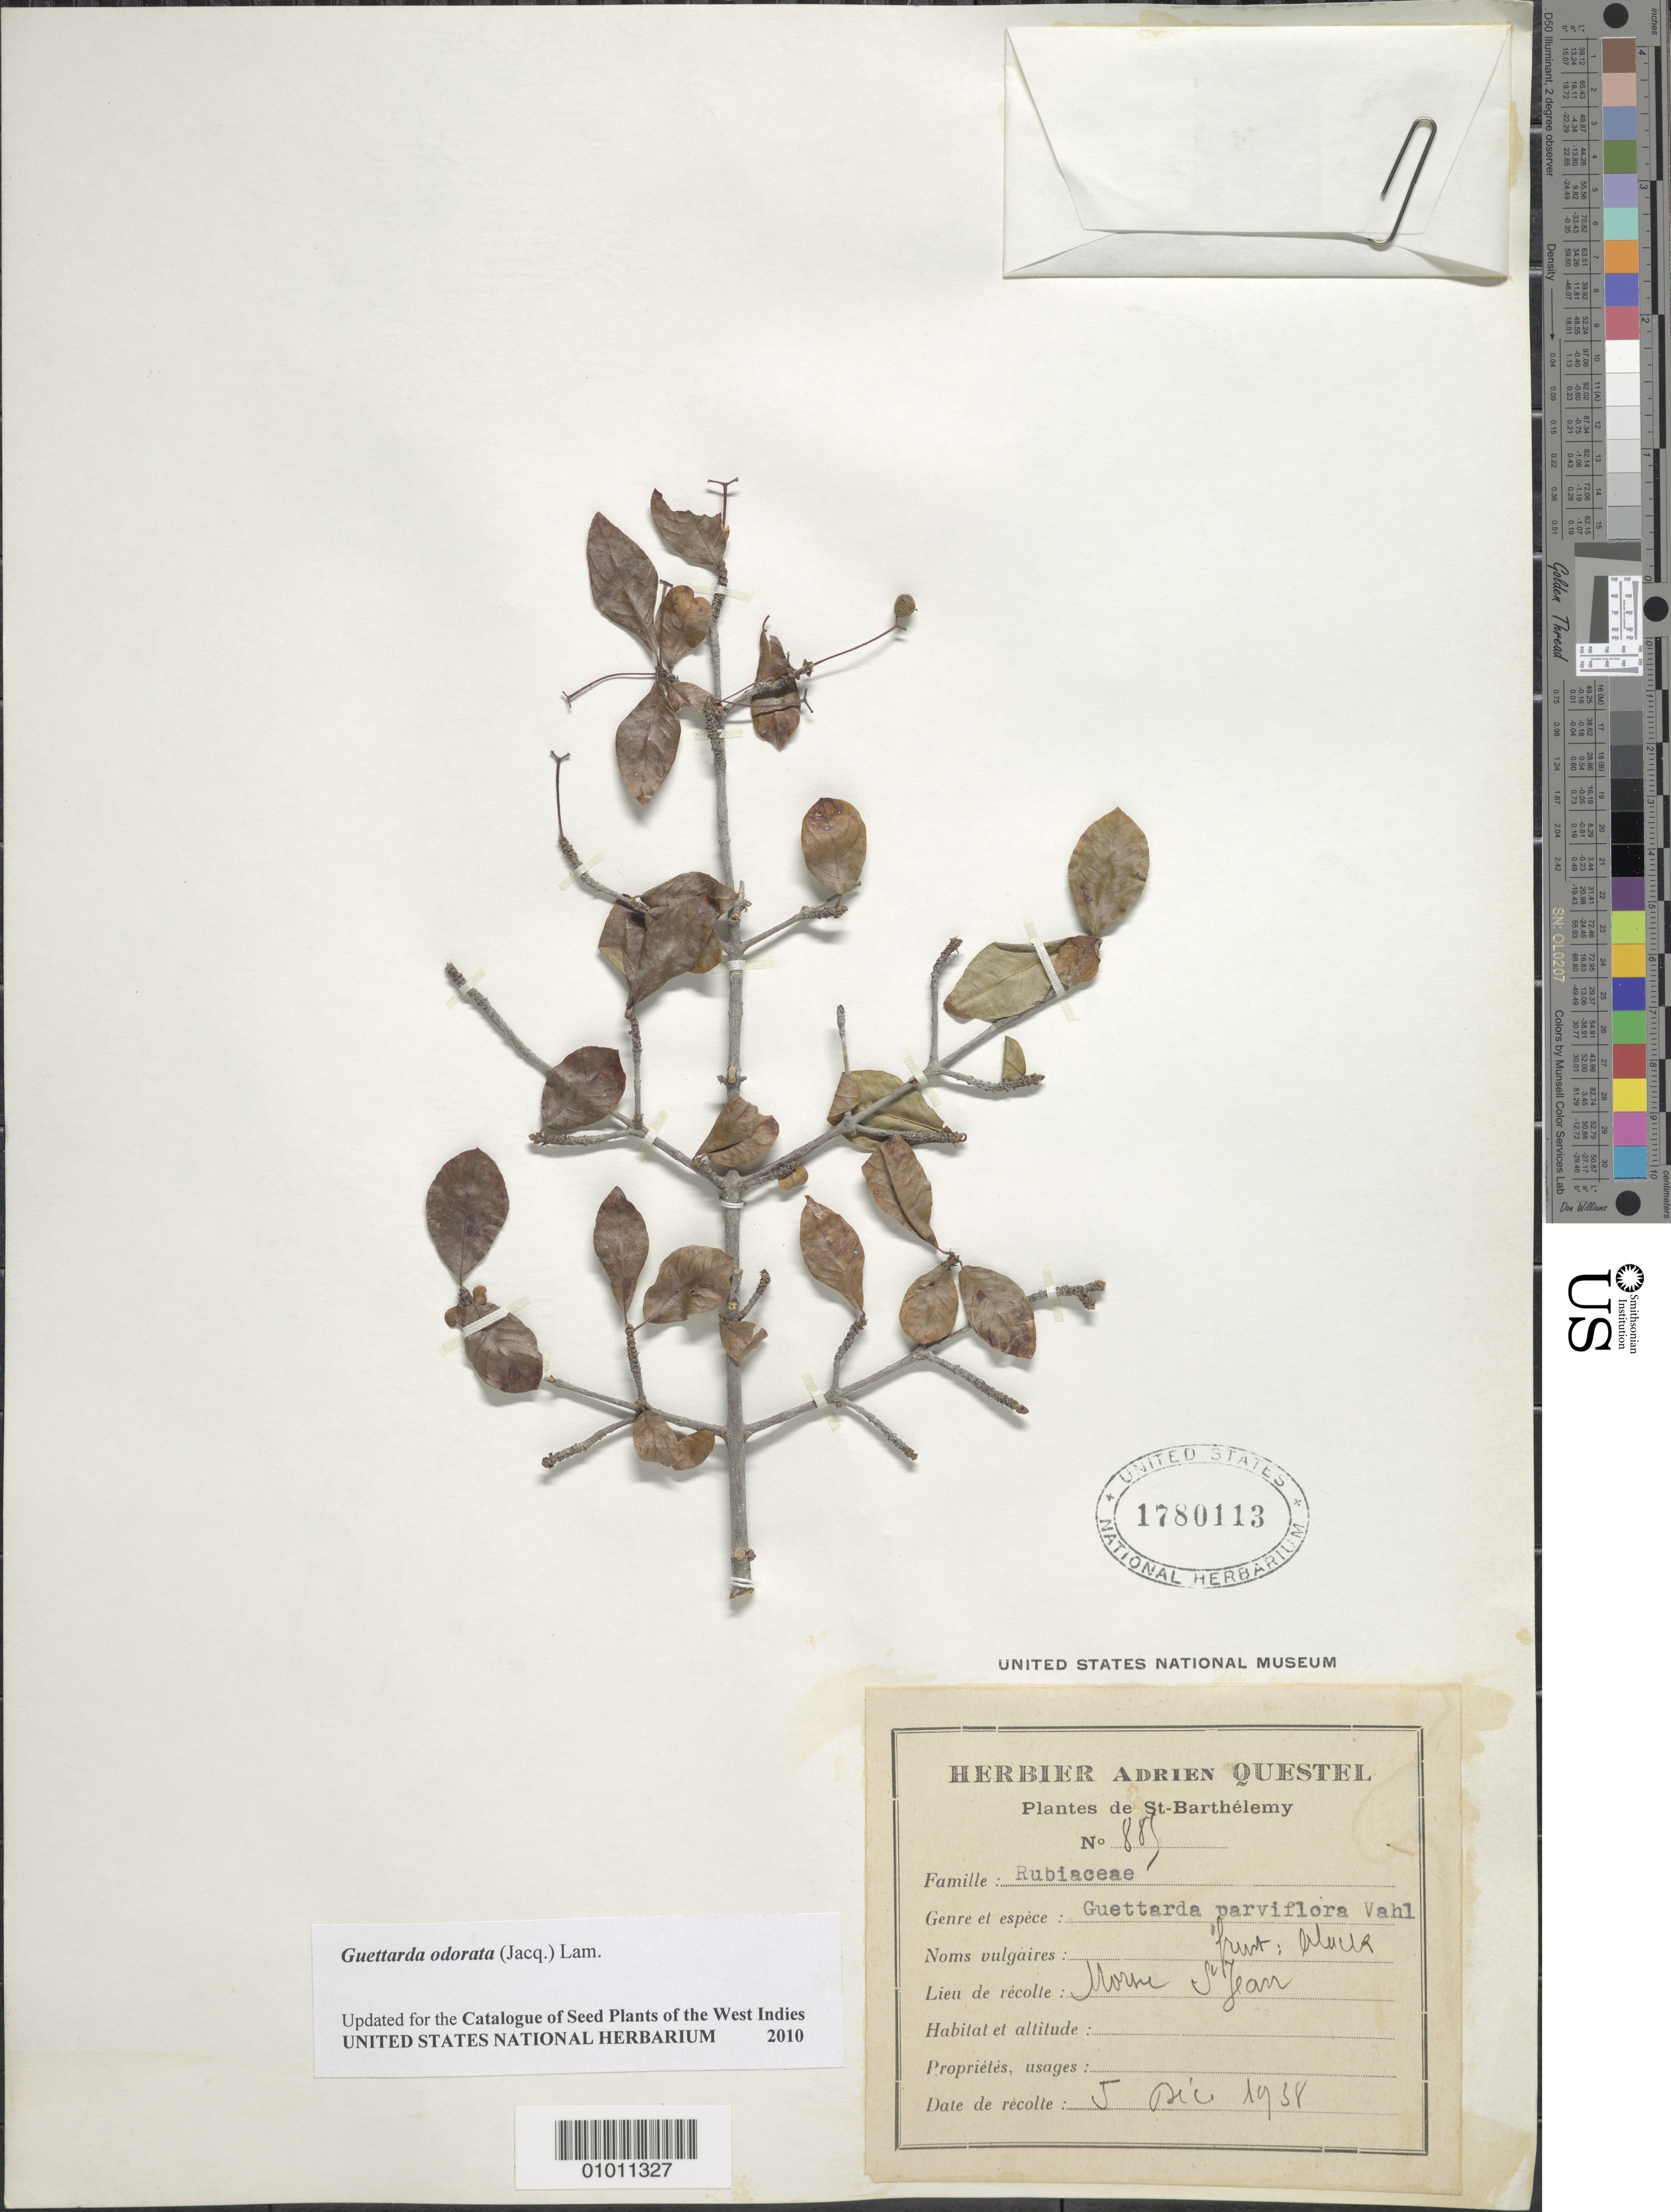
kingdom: Plantae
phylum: Tracheophyta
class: Magnoliopsida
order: Gentianales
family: Rubiaceae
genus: Guettarda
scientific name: Guettarda odorata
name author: (Jacq.) Lam.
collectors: A. Questel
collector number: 885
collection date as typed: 05 Dec 1938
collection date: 1938-12-05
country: Saint Barthélemy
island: St. Barthélemy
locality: Morne St. Jean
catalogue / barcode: US 1780113